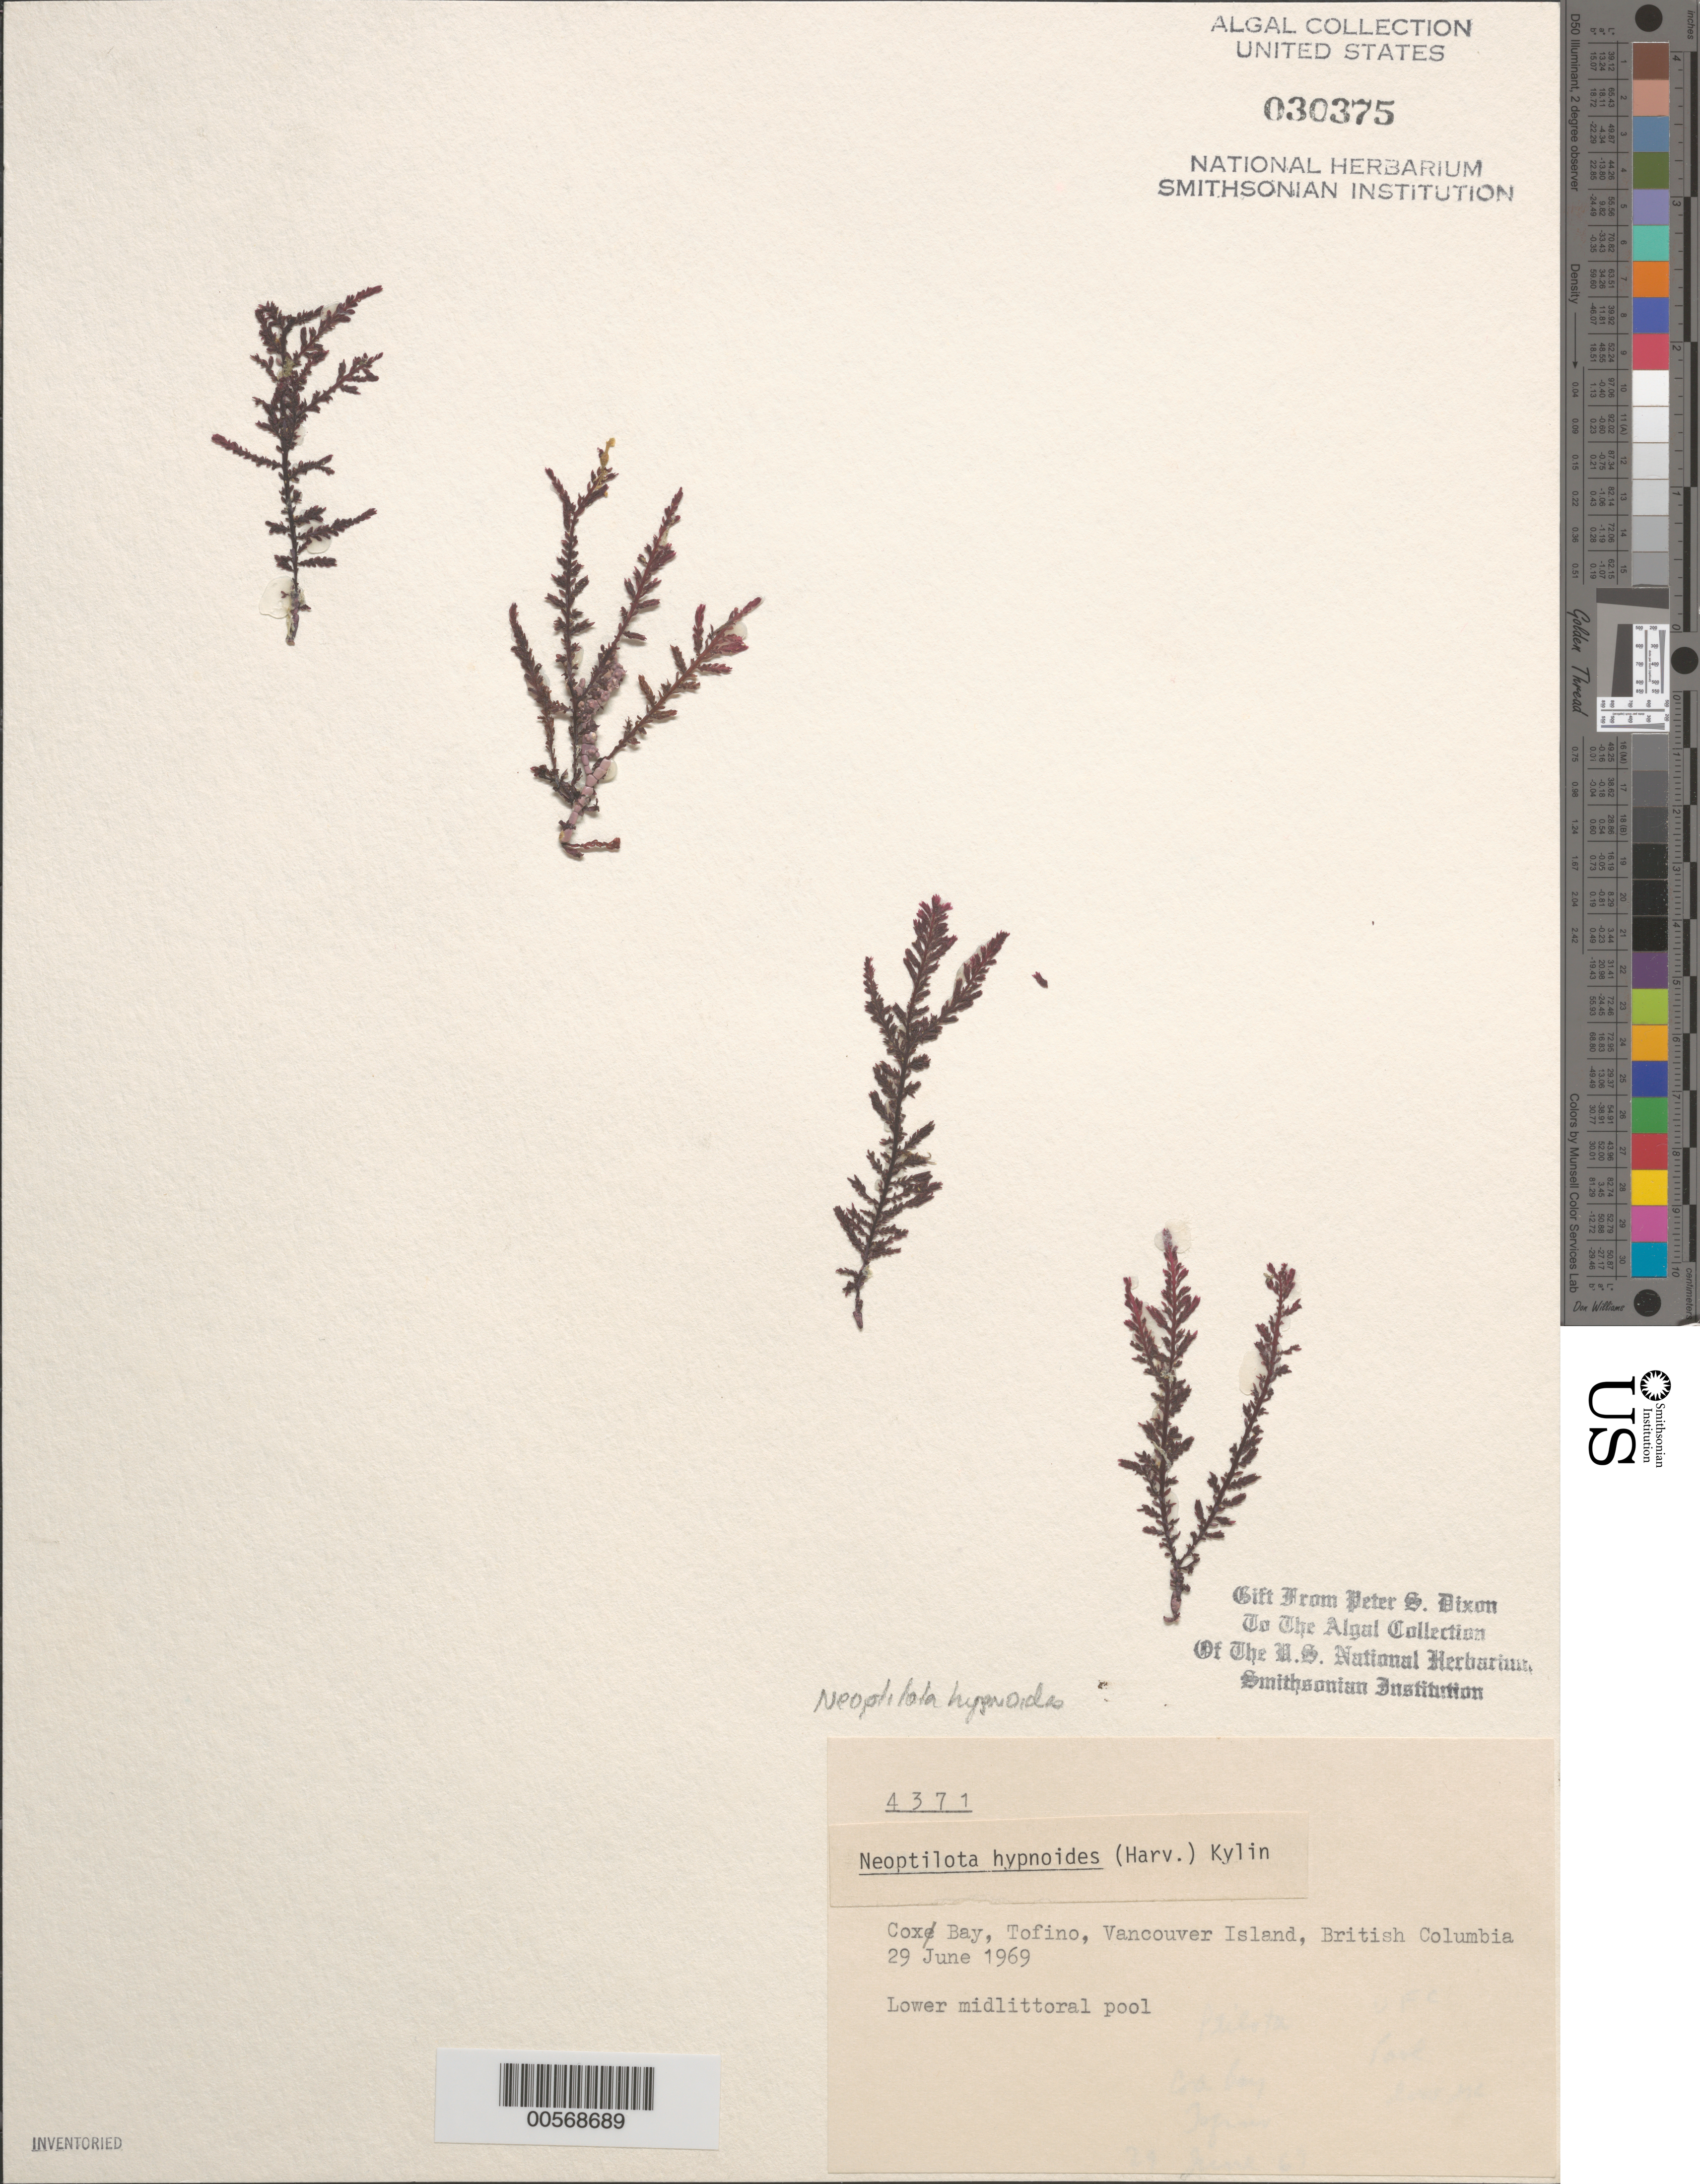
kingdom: Plantae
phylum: Rhodophyta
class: Florideophyceae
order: Ceramiales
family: Wrangeliaceae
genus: Ptilota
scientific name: Ptilota hypnoides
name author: Harv. in Hook. & Arn.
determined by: Algae name updating Project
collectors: P. S. Dixon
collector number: PSD 4371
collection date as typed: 29 Jun 1969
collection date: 1969-06-29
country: Canada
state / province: British Columbia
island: Cox Island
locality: Near Tofino, Vancouver Island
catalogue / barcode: US 30375